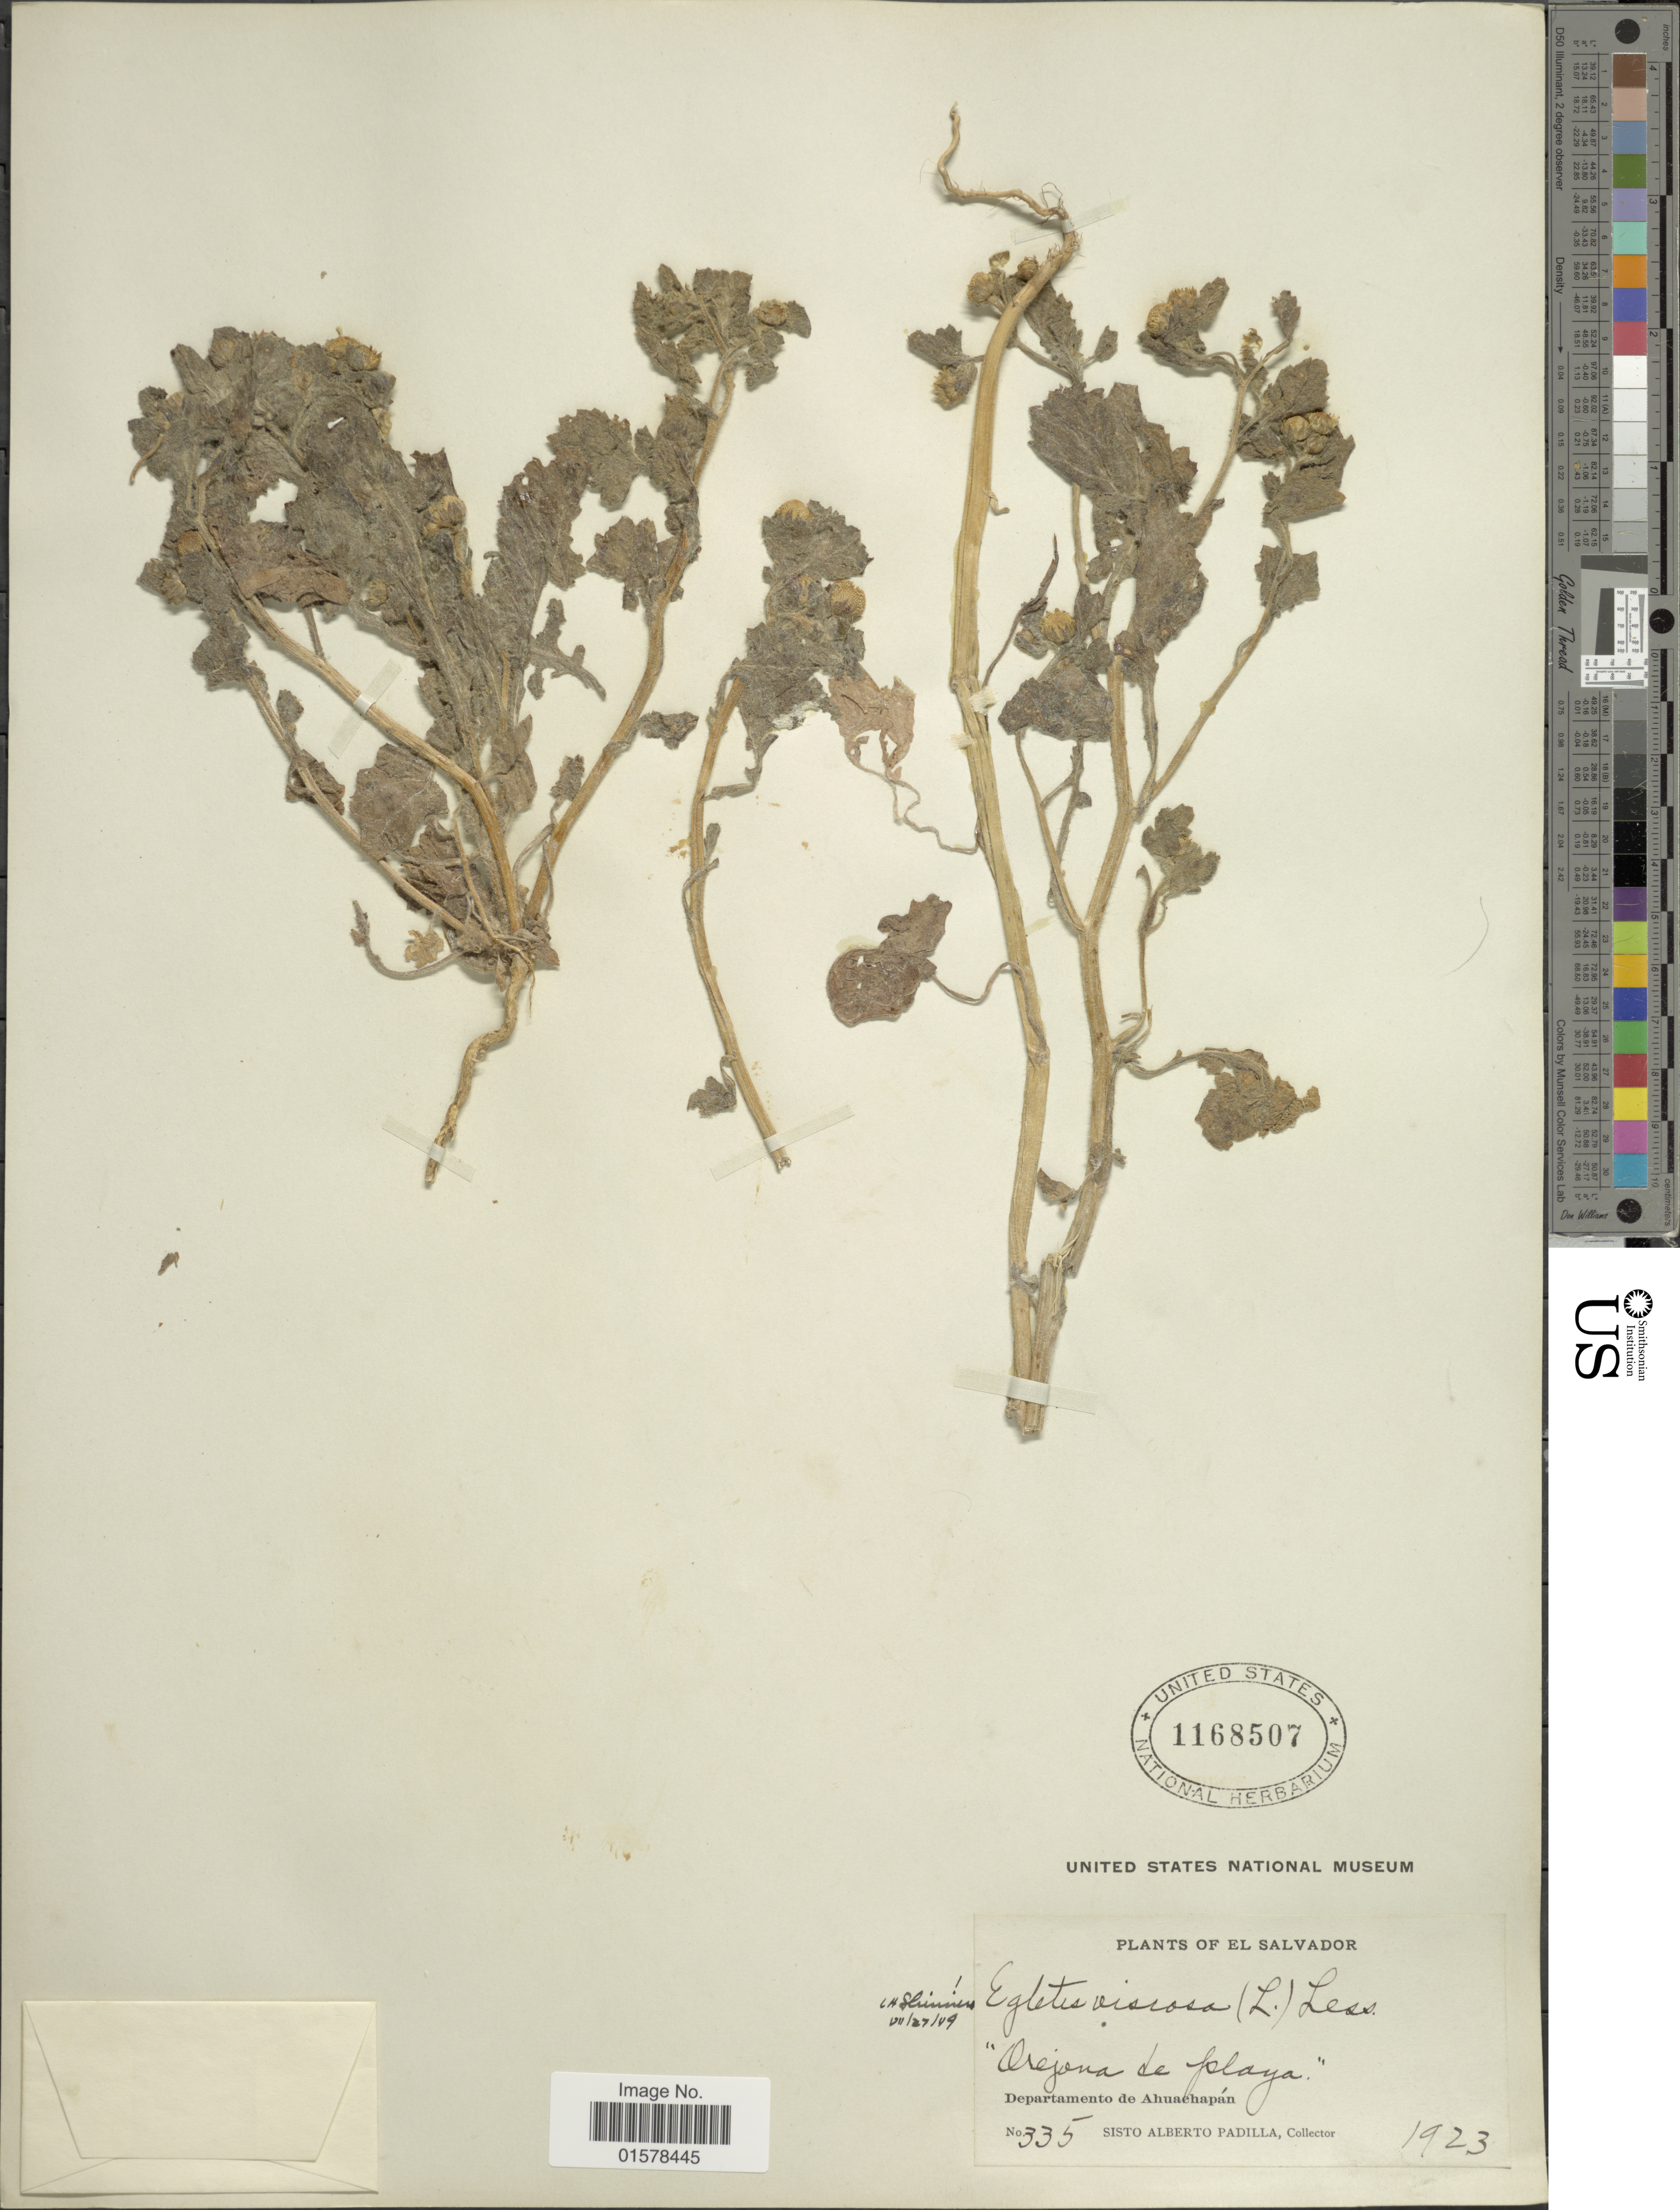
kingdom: Plantae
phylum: Tracheophyta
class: Magnoliopsida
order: Asterales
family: Asteraceae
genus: Egletes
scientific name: Egletes viscosa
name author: (L.) Less.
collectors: S. A. Padilla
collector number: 335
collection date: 1923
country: El Salvador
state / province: Ahuachapan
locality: El Salvador. Örejona de playa Departamento de Ahuachapan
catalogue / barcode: US 1168507